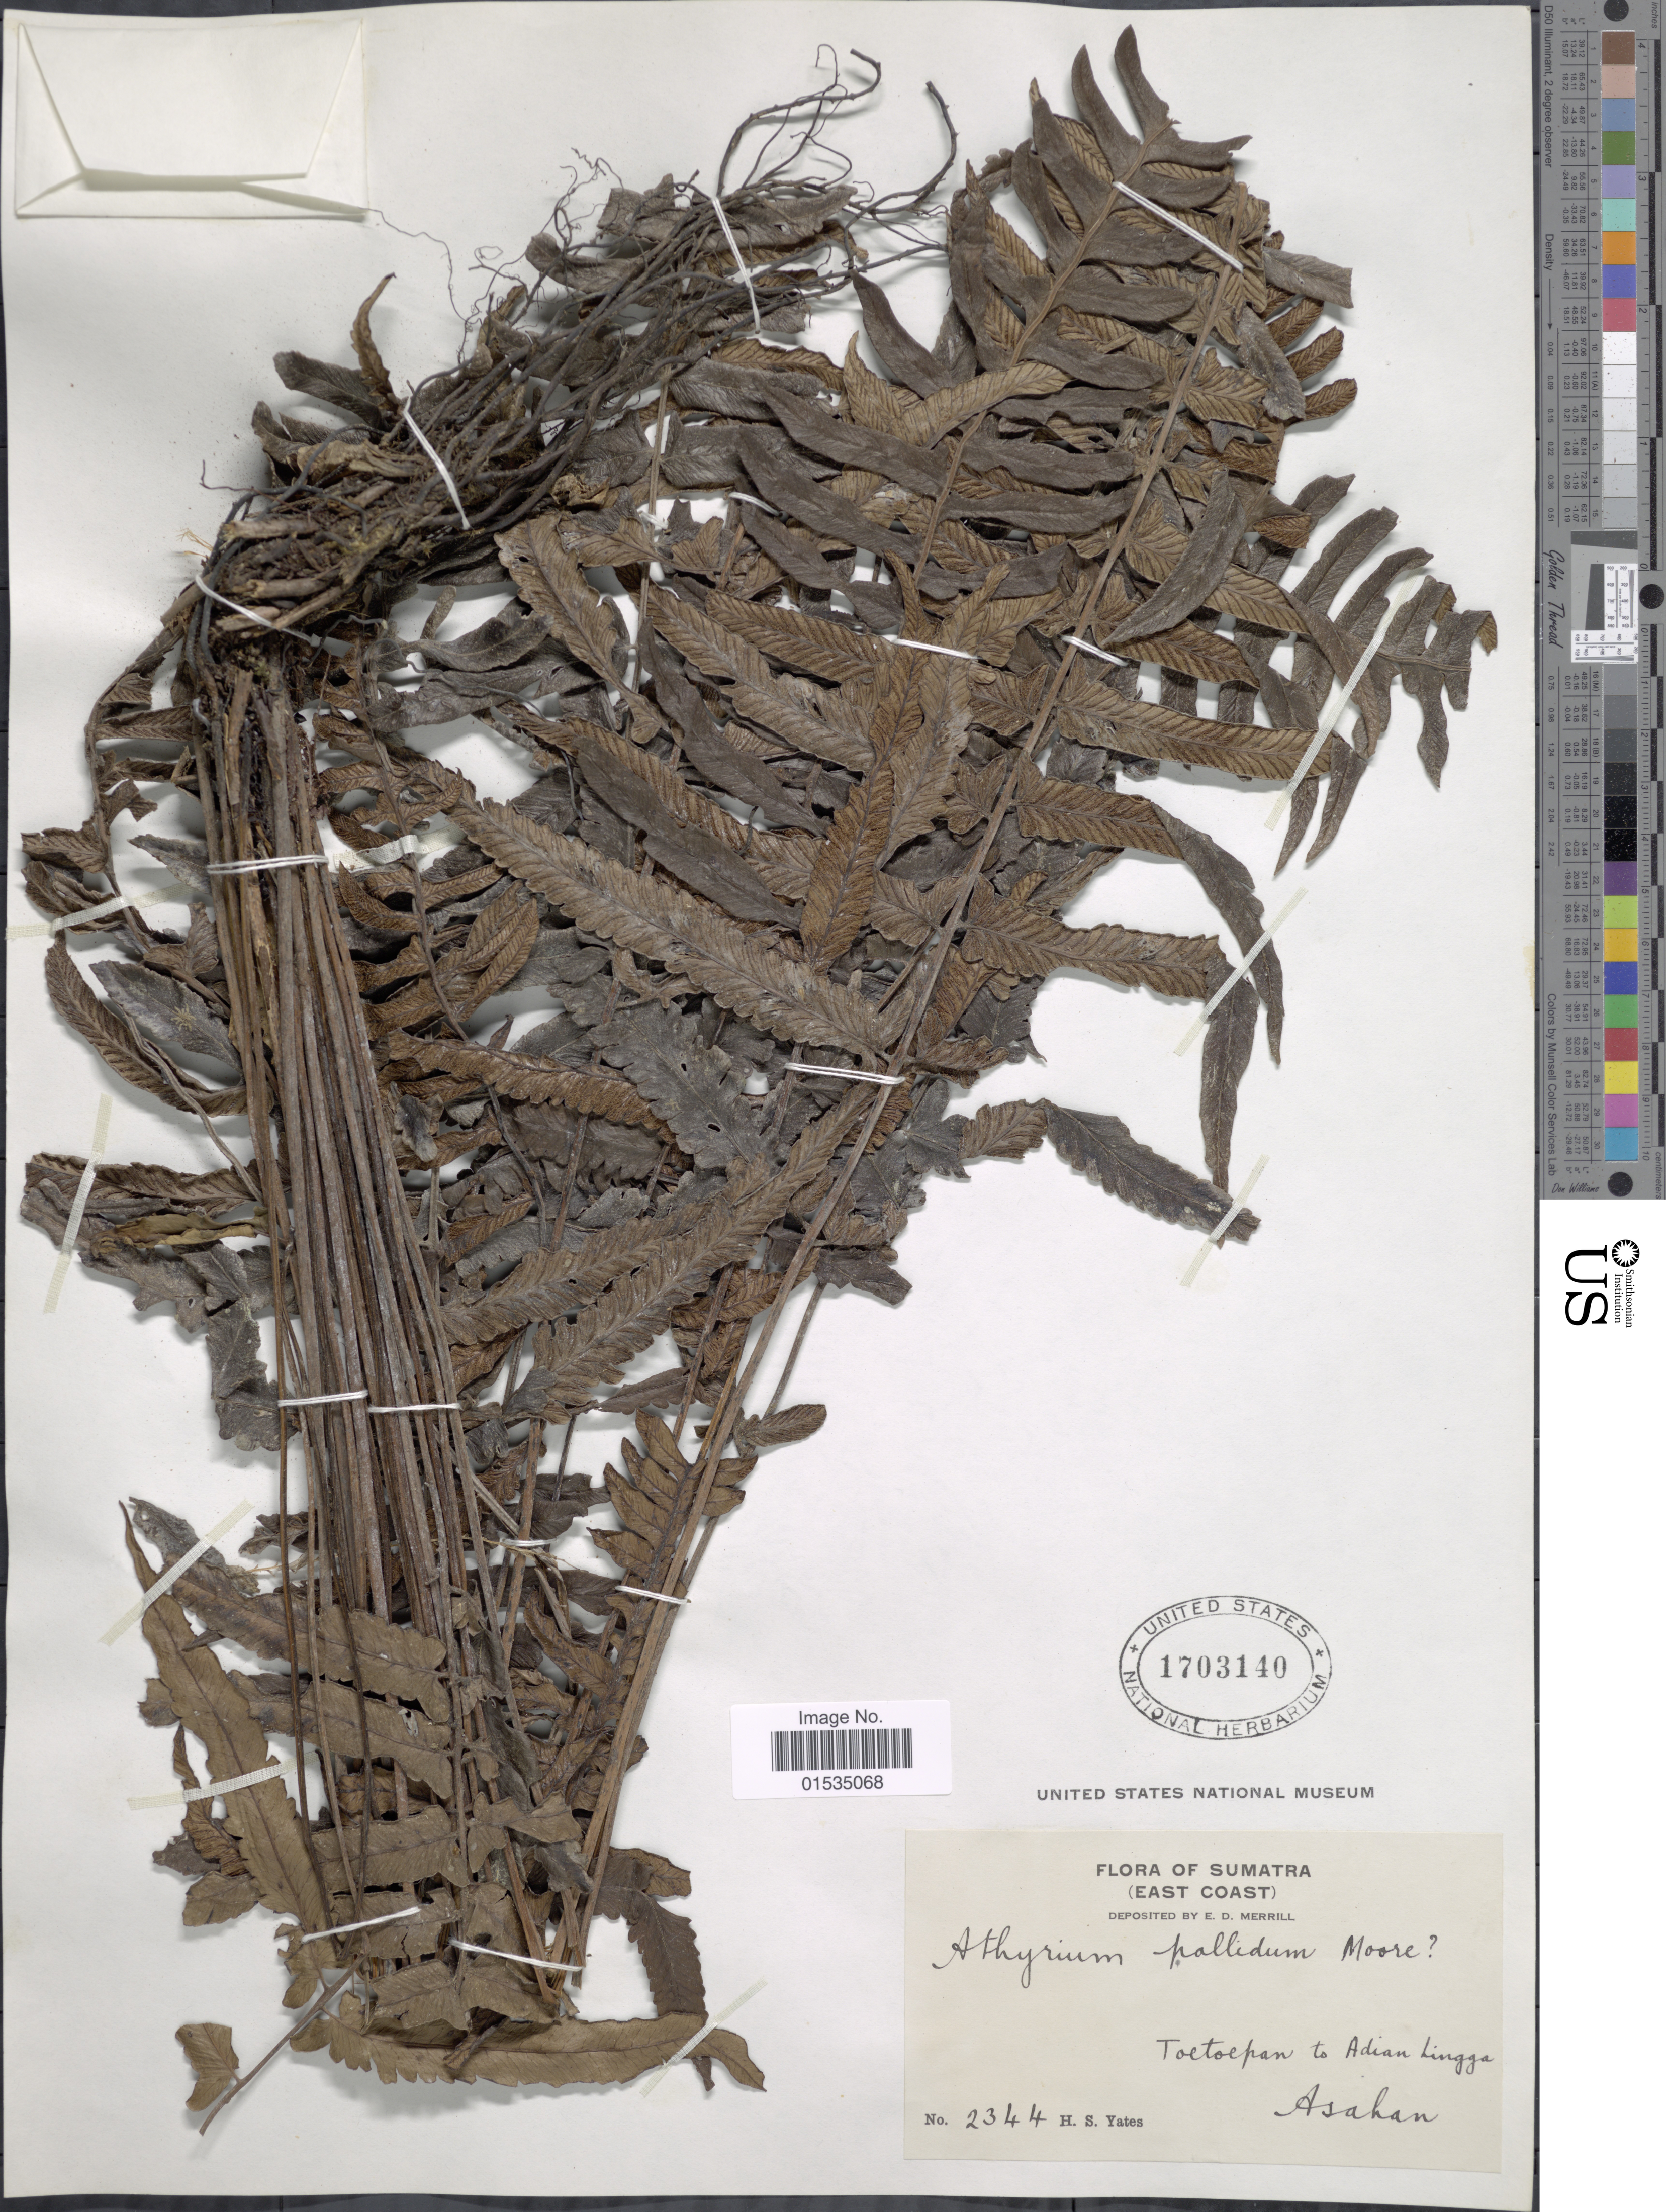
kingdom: Plantae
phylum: Tracheophyta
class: Polypodiopsida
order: Polypodiales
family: Athyriaceae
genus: Diplazium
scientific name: Diplazium pallidum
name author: (Blume) T. Moore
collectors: H. S. Yates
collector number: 2344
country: Indonesia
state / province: Sumatra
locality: East Coast, Toctocphan to Adian Lingga, Asahan [interpreted]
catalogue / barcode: US 1703140